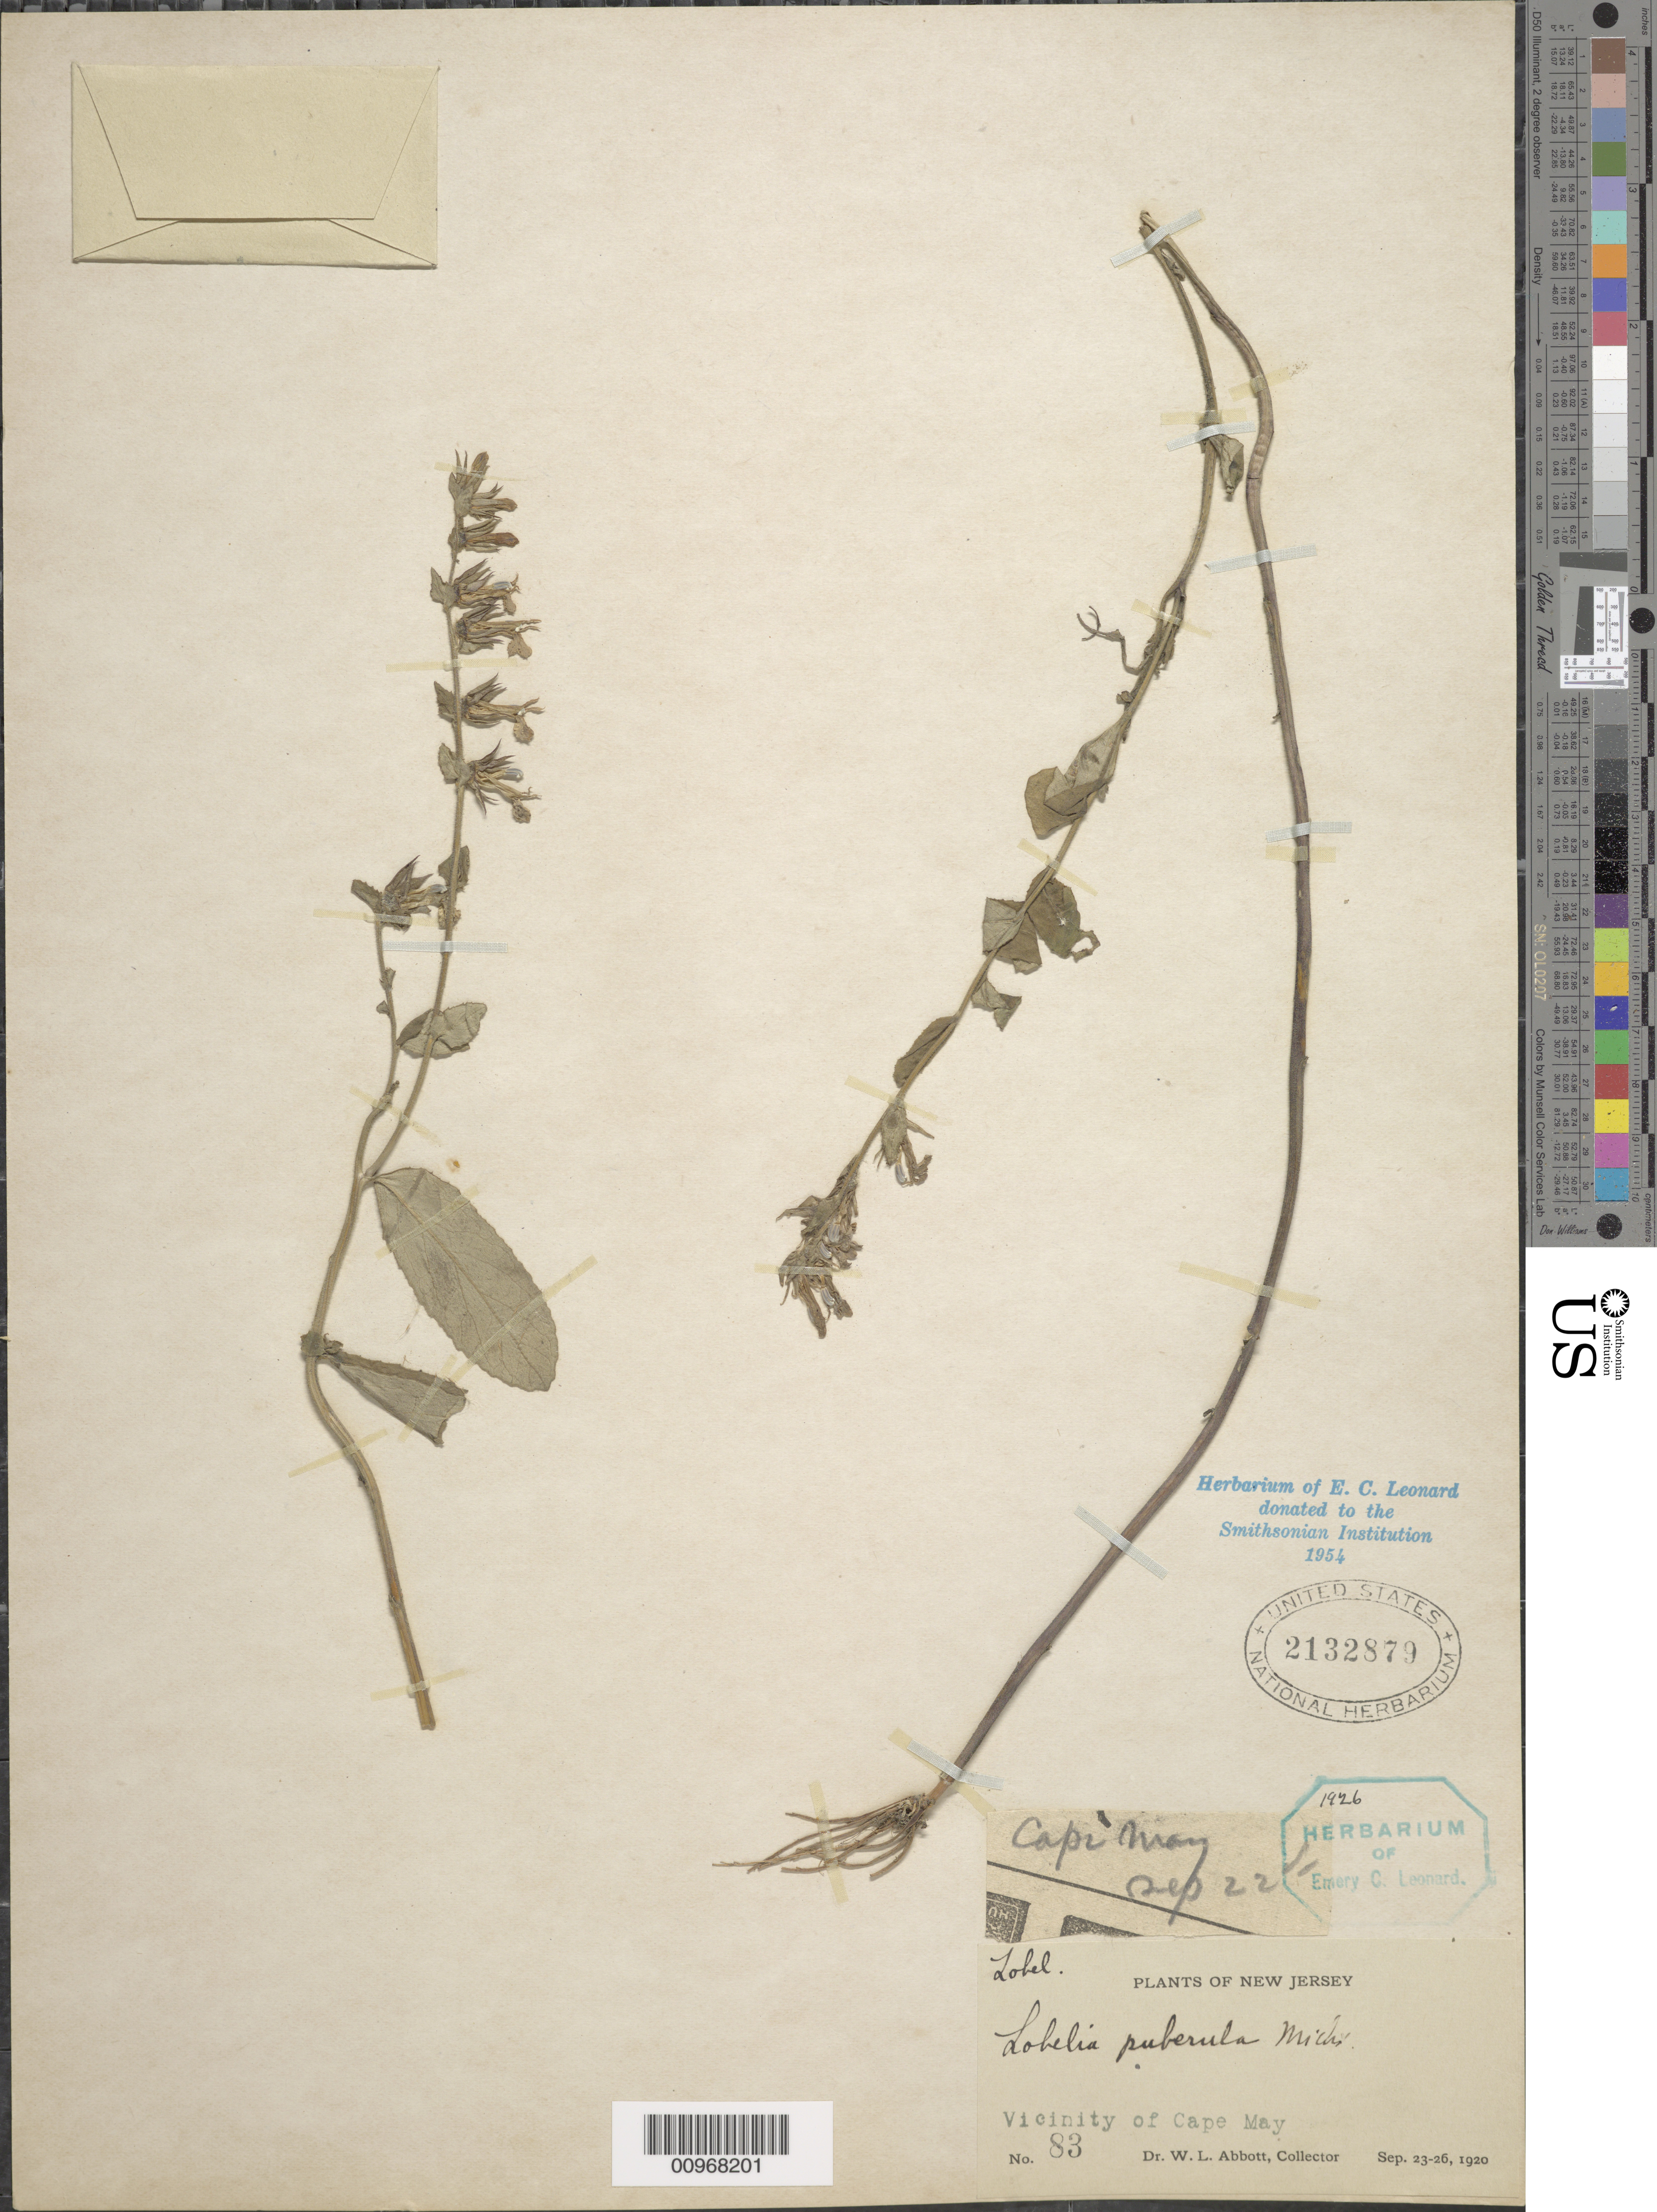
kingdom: Plantae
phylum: Tracheophyta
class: Magnoliopsida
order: Asterales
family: Campanulaceae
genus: Lobelia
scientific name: Lobelia puberula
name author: Michx.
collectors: W. L. Abbott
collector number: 83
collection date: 1920-09-23/1920-09-26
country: United States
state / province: New Jersey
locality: Vicinity of Cape May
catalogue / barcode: US 2132879